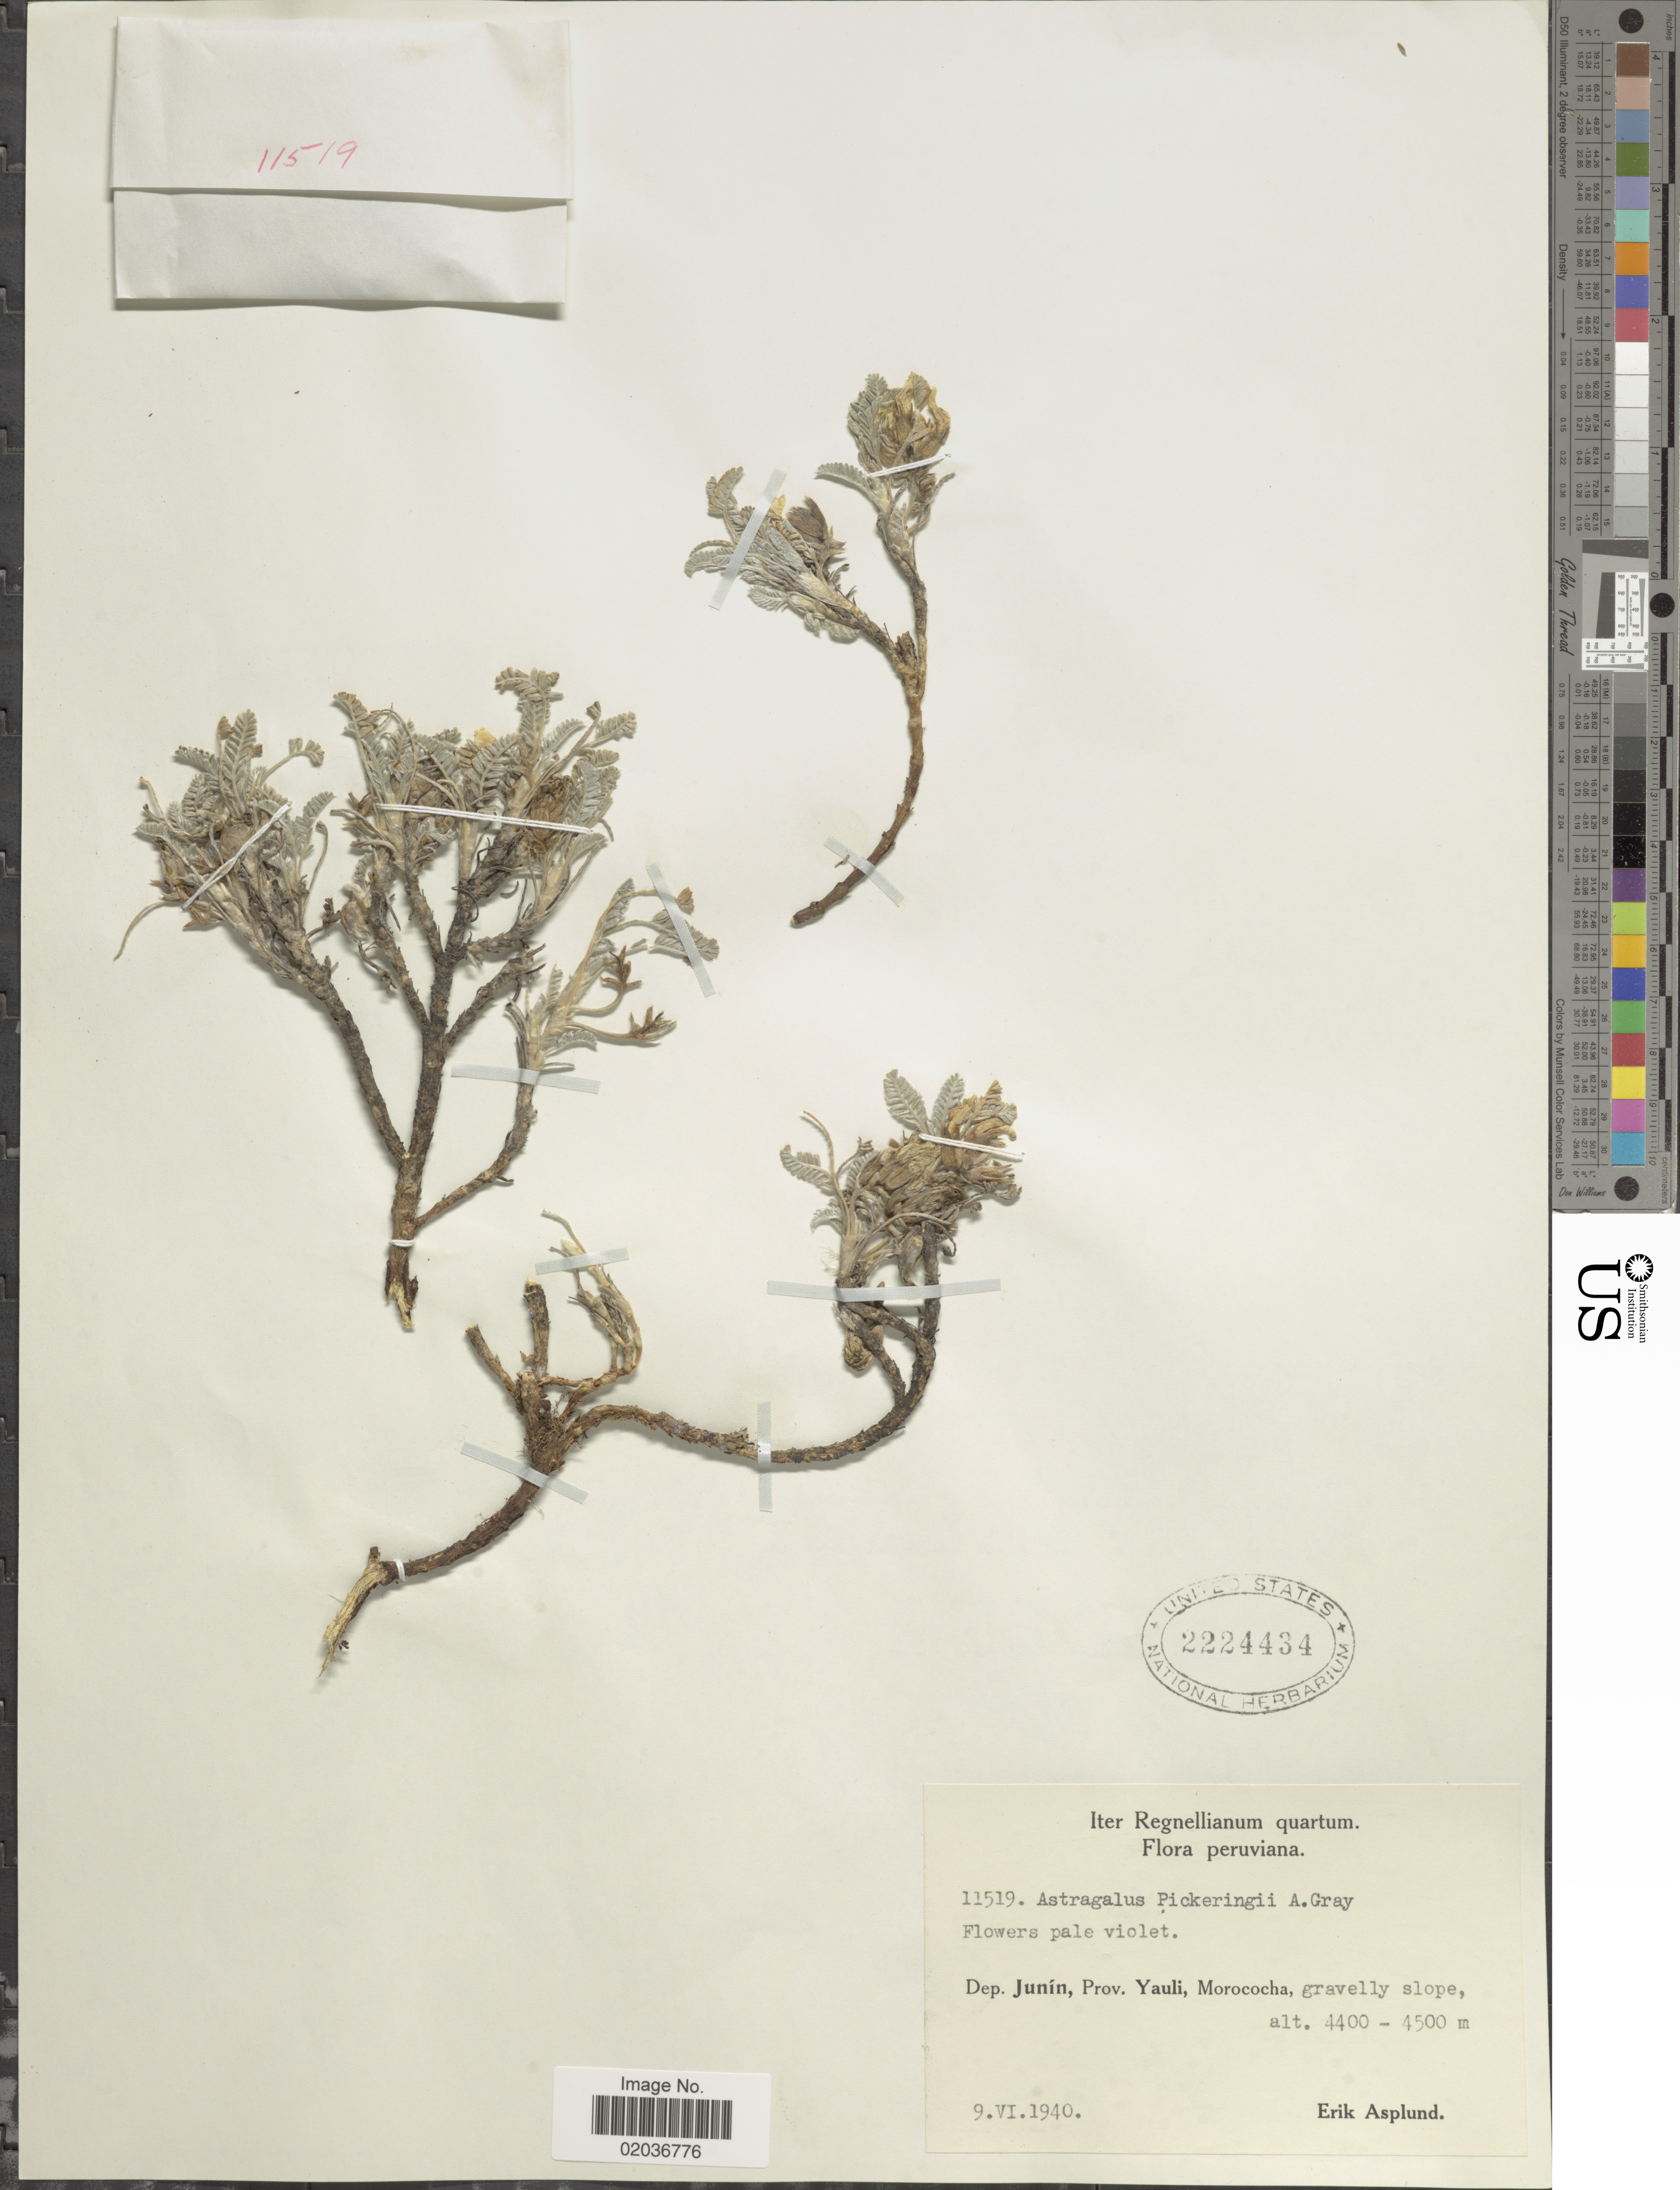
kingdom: Plantae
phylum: Tracheophyta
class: Magnoliopsida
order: Fabales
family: Fabaceae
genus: Astragalus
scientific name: Astragalus pickeringii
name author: A. Gray in Wilkes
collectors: E. Asplund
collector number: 11519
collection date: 1940-06-09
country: Peru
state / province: Junín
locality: Dep. Junín, Prov. Yauli, Morococha, gravelly slope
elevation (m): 4400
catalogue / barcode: US 2224434